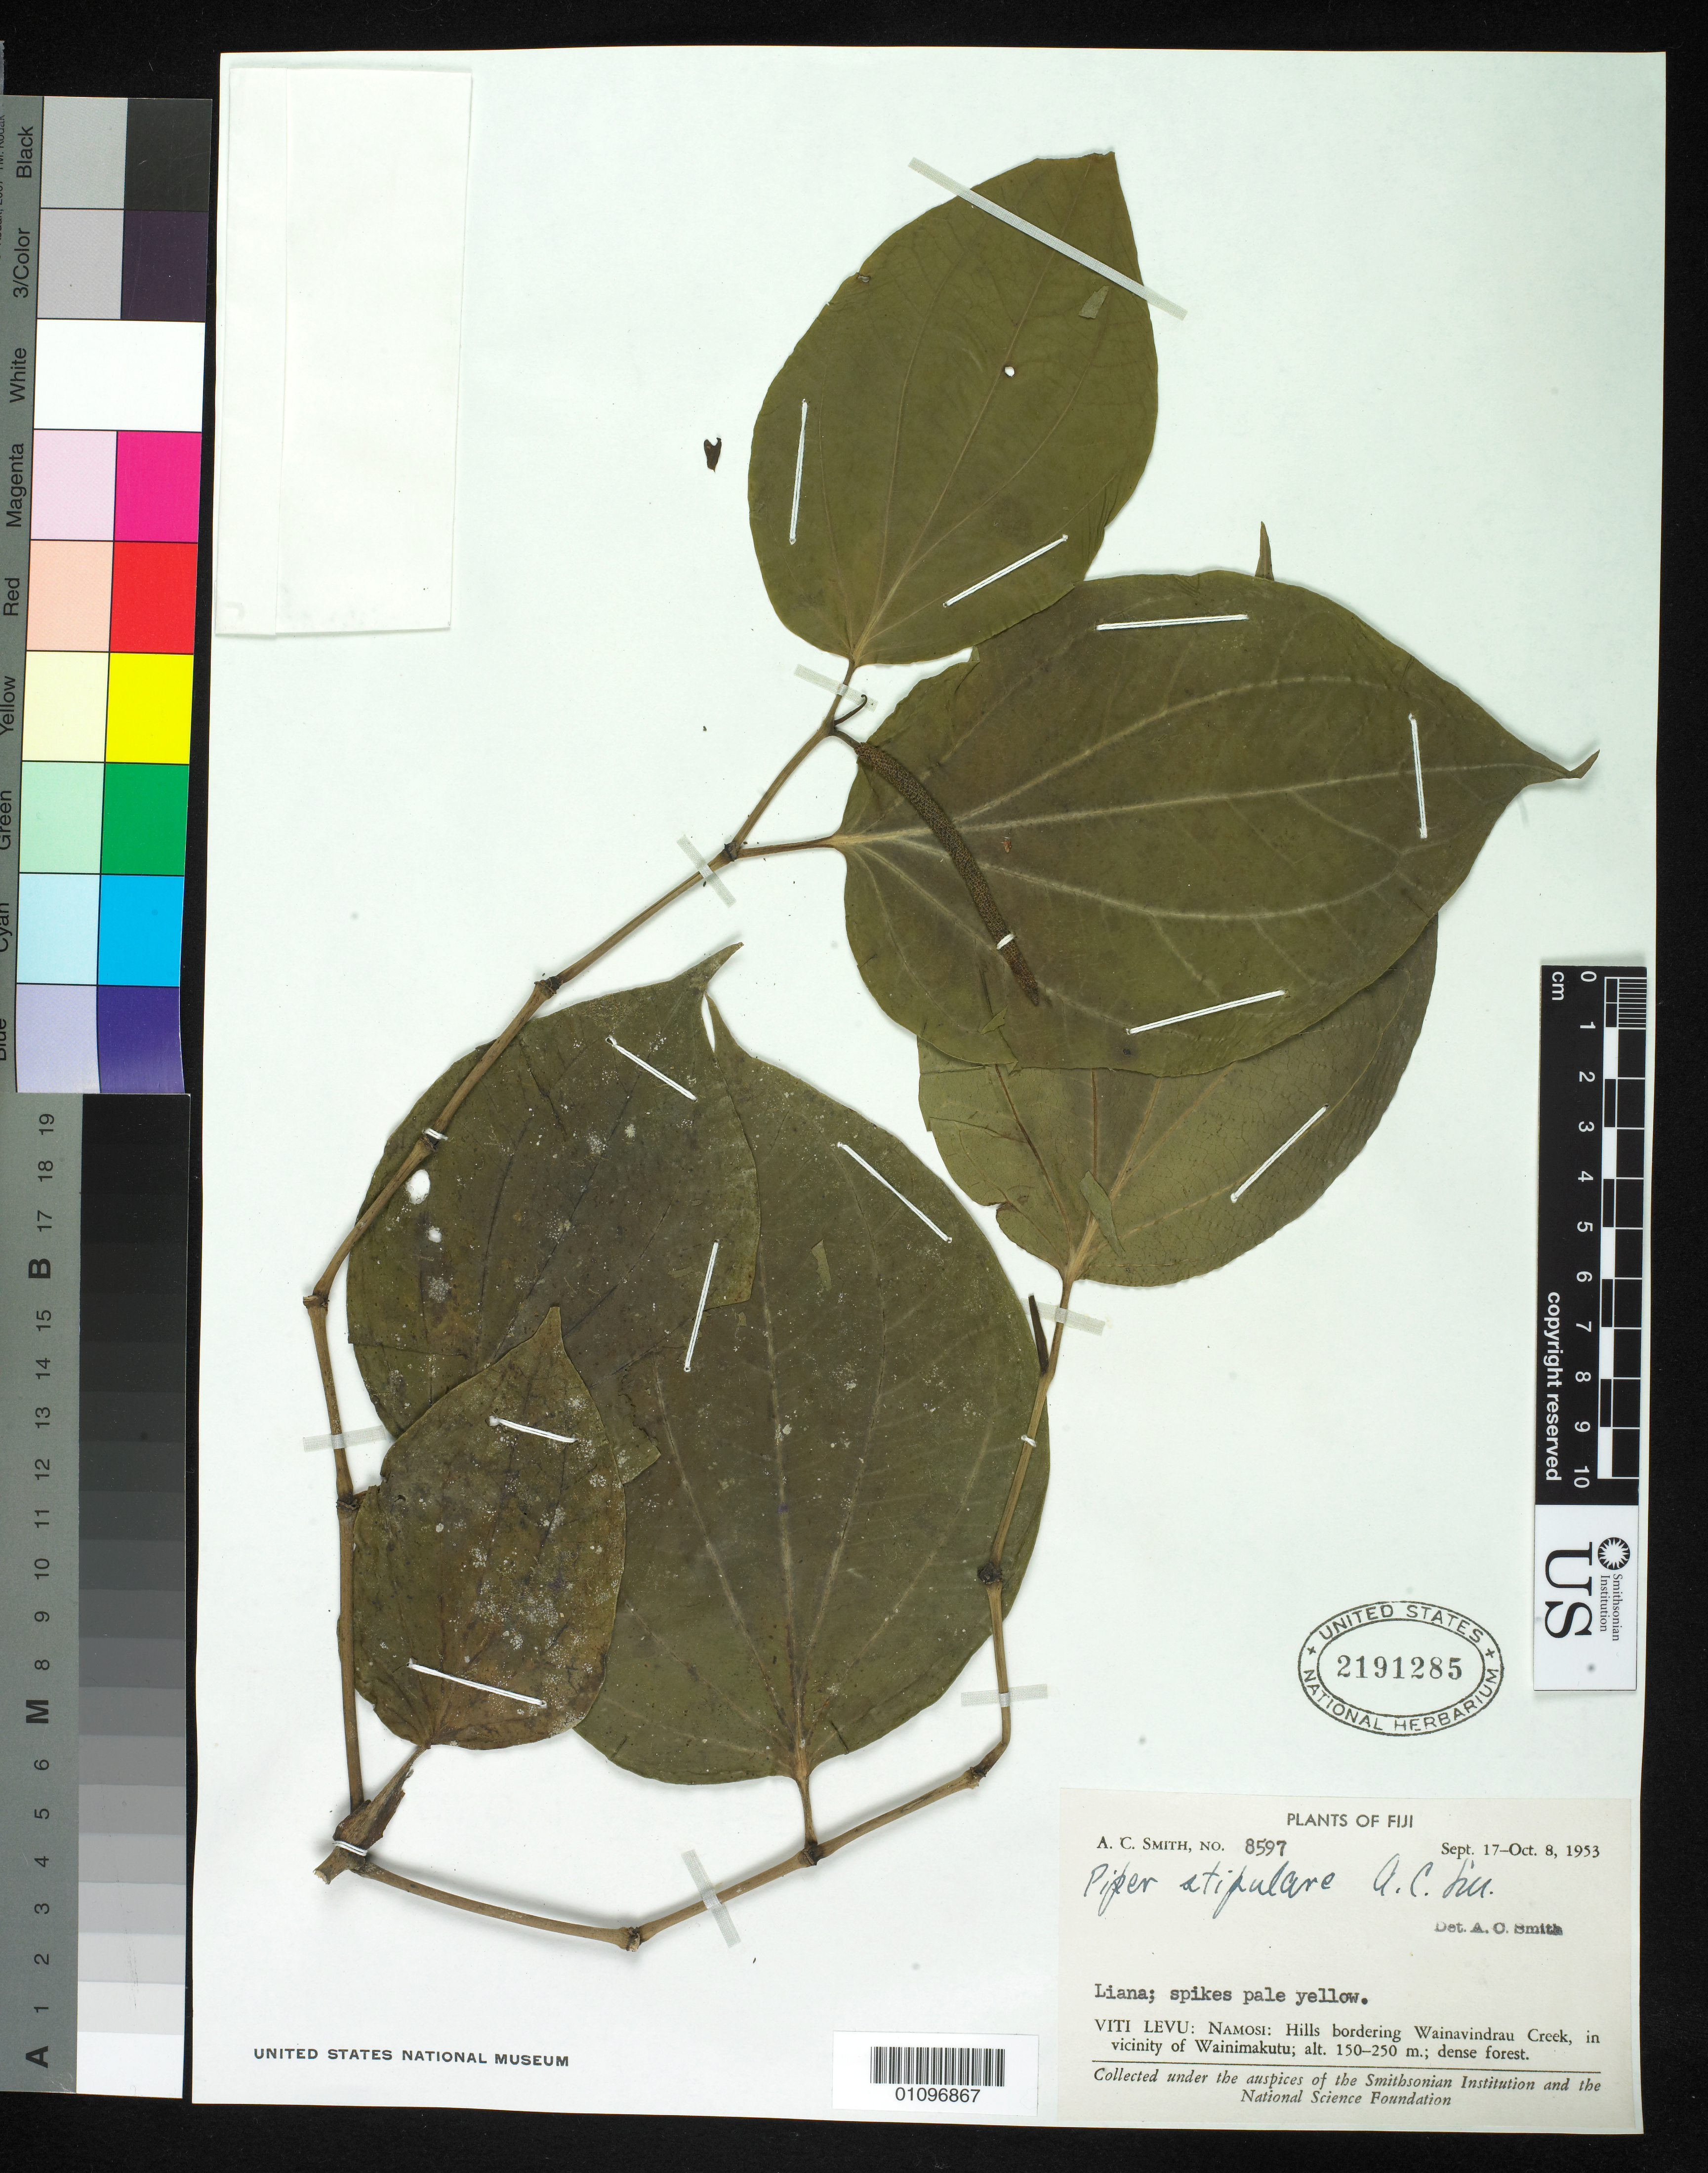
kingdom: Plantae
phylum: Tracheophyta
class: Magnoliopsida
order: Piperales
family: Piperaceae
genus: Piper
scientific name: Piper stipulare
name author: A.C. Sm.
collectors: A. C. Smith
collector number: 8597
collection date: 1953-09-17/1953-10-08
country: Fiji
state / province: Namosi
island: Viti Levu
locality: Hills bordering Wainavindrau Creek, in vicinity of Wainmakutu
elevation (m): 150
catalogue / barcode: US 2191285